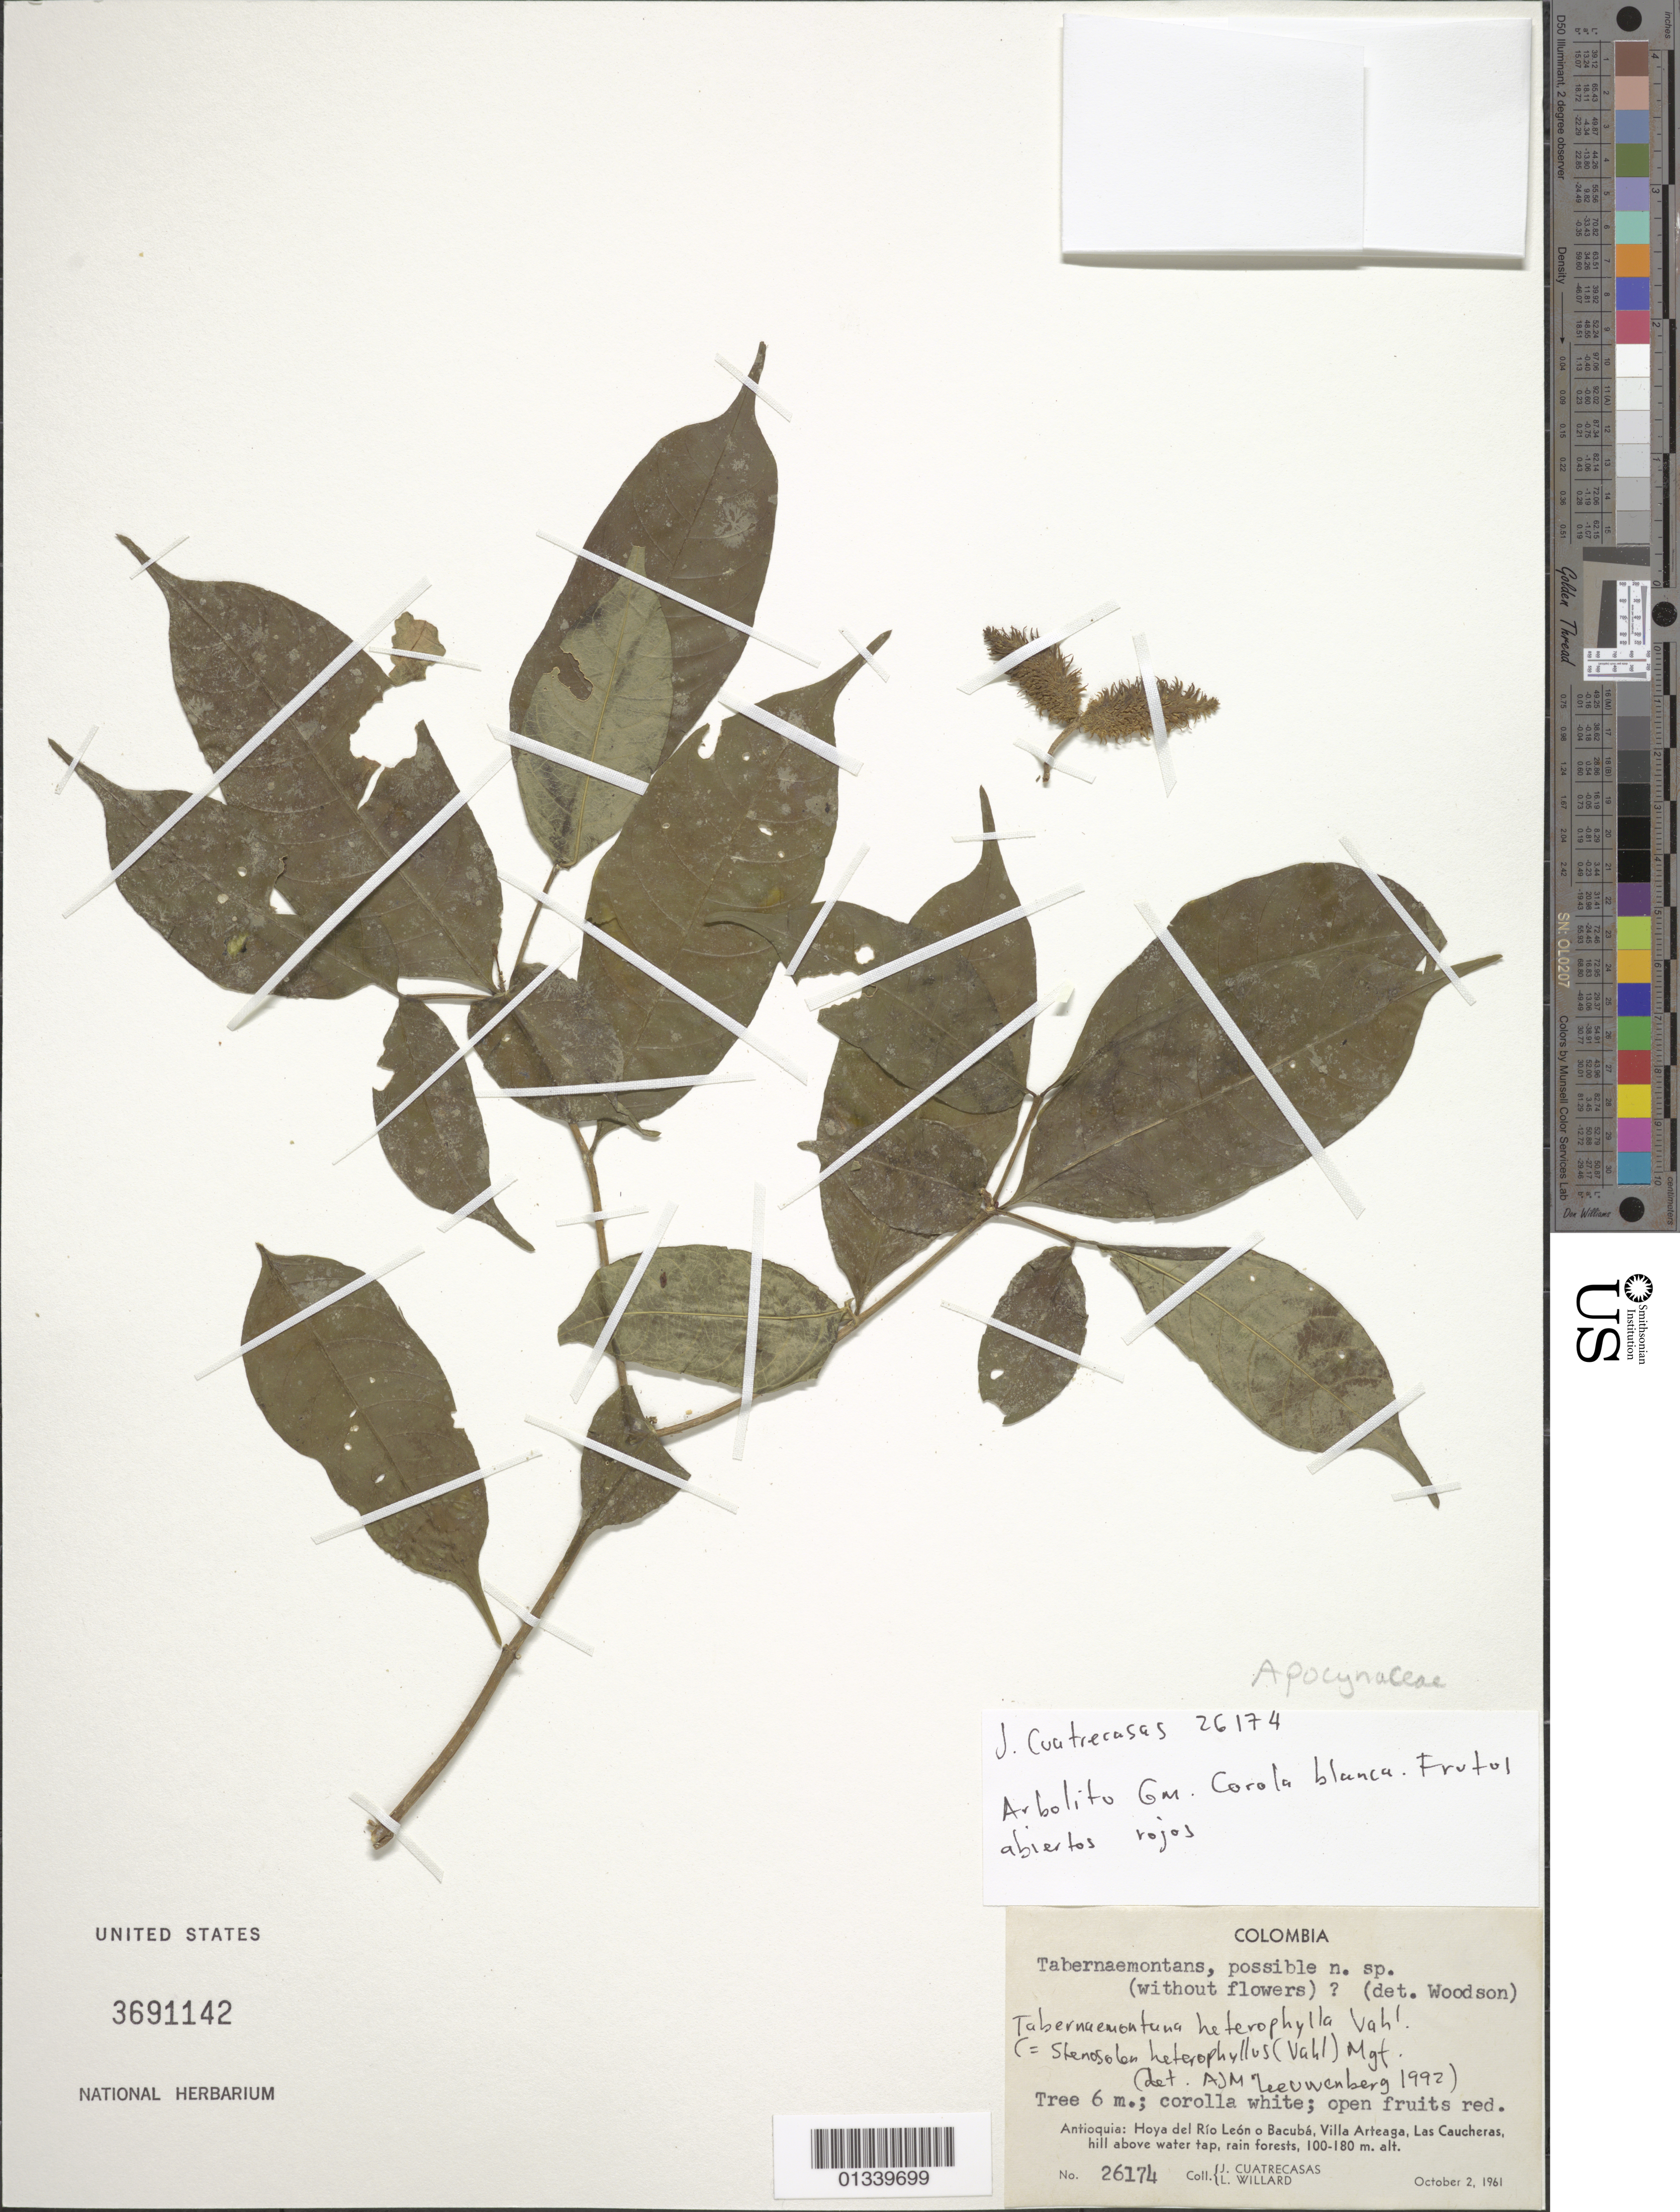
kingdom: Plantae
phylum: Tracheophyta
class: Magnoliopsida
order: Gentianales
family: Apocynaceae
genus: Tabernaemontana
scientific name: Tabernaemontana heterophylla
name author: Vahl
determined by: Leeuwenberg, A. J. M.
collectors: J. Cuatrecasas & L. Willard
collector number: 26174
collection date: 1961-10-02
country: Colombia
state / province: Antioquia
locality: Hoya del Rio Leon o Bacuba, Villa Arteaga, Las Caucheras; hill above water tap.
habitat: Rain forests.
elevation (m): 100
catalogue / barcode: US 3691142